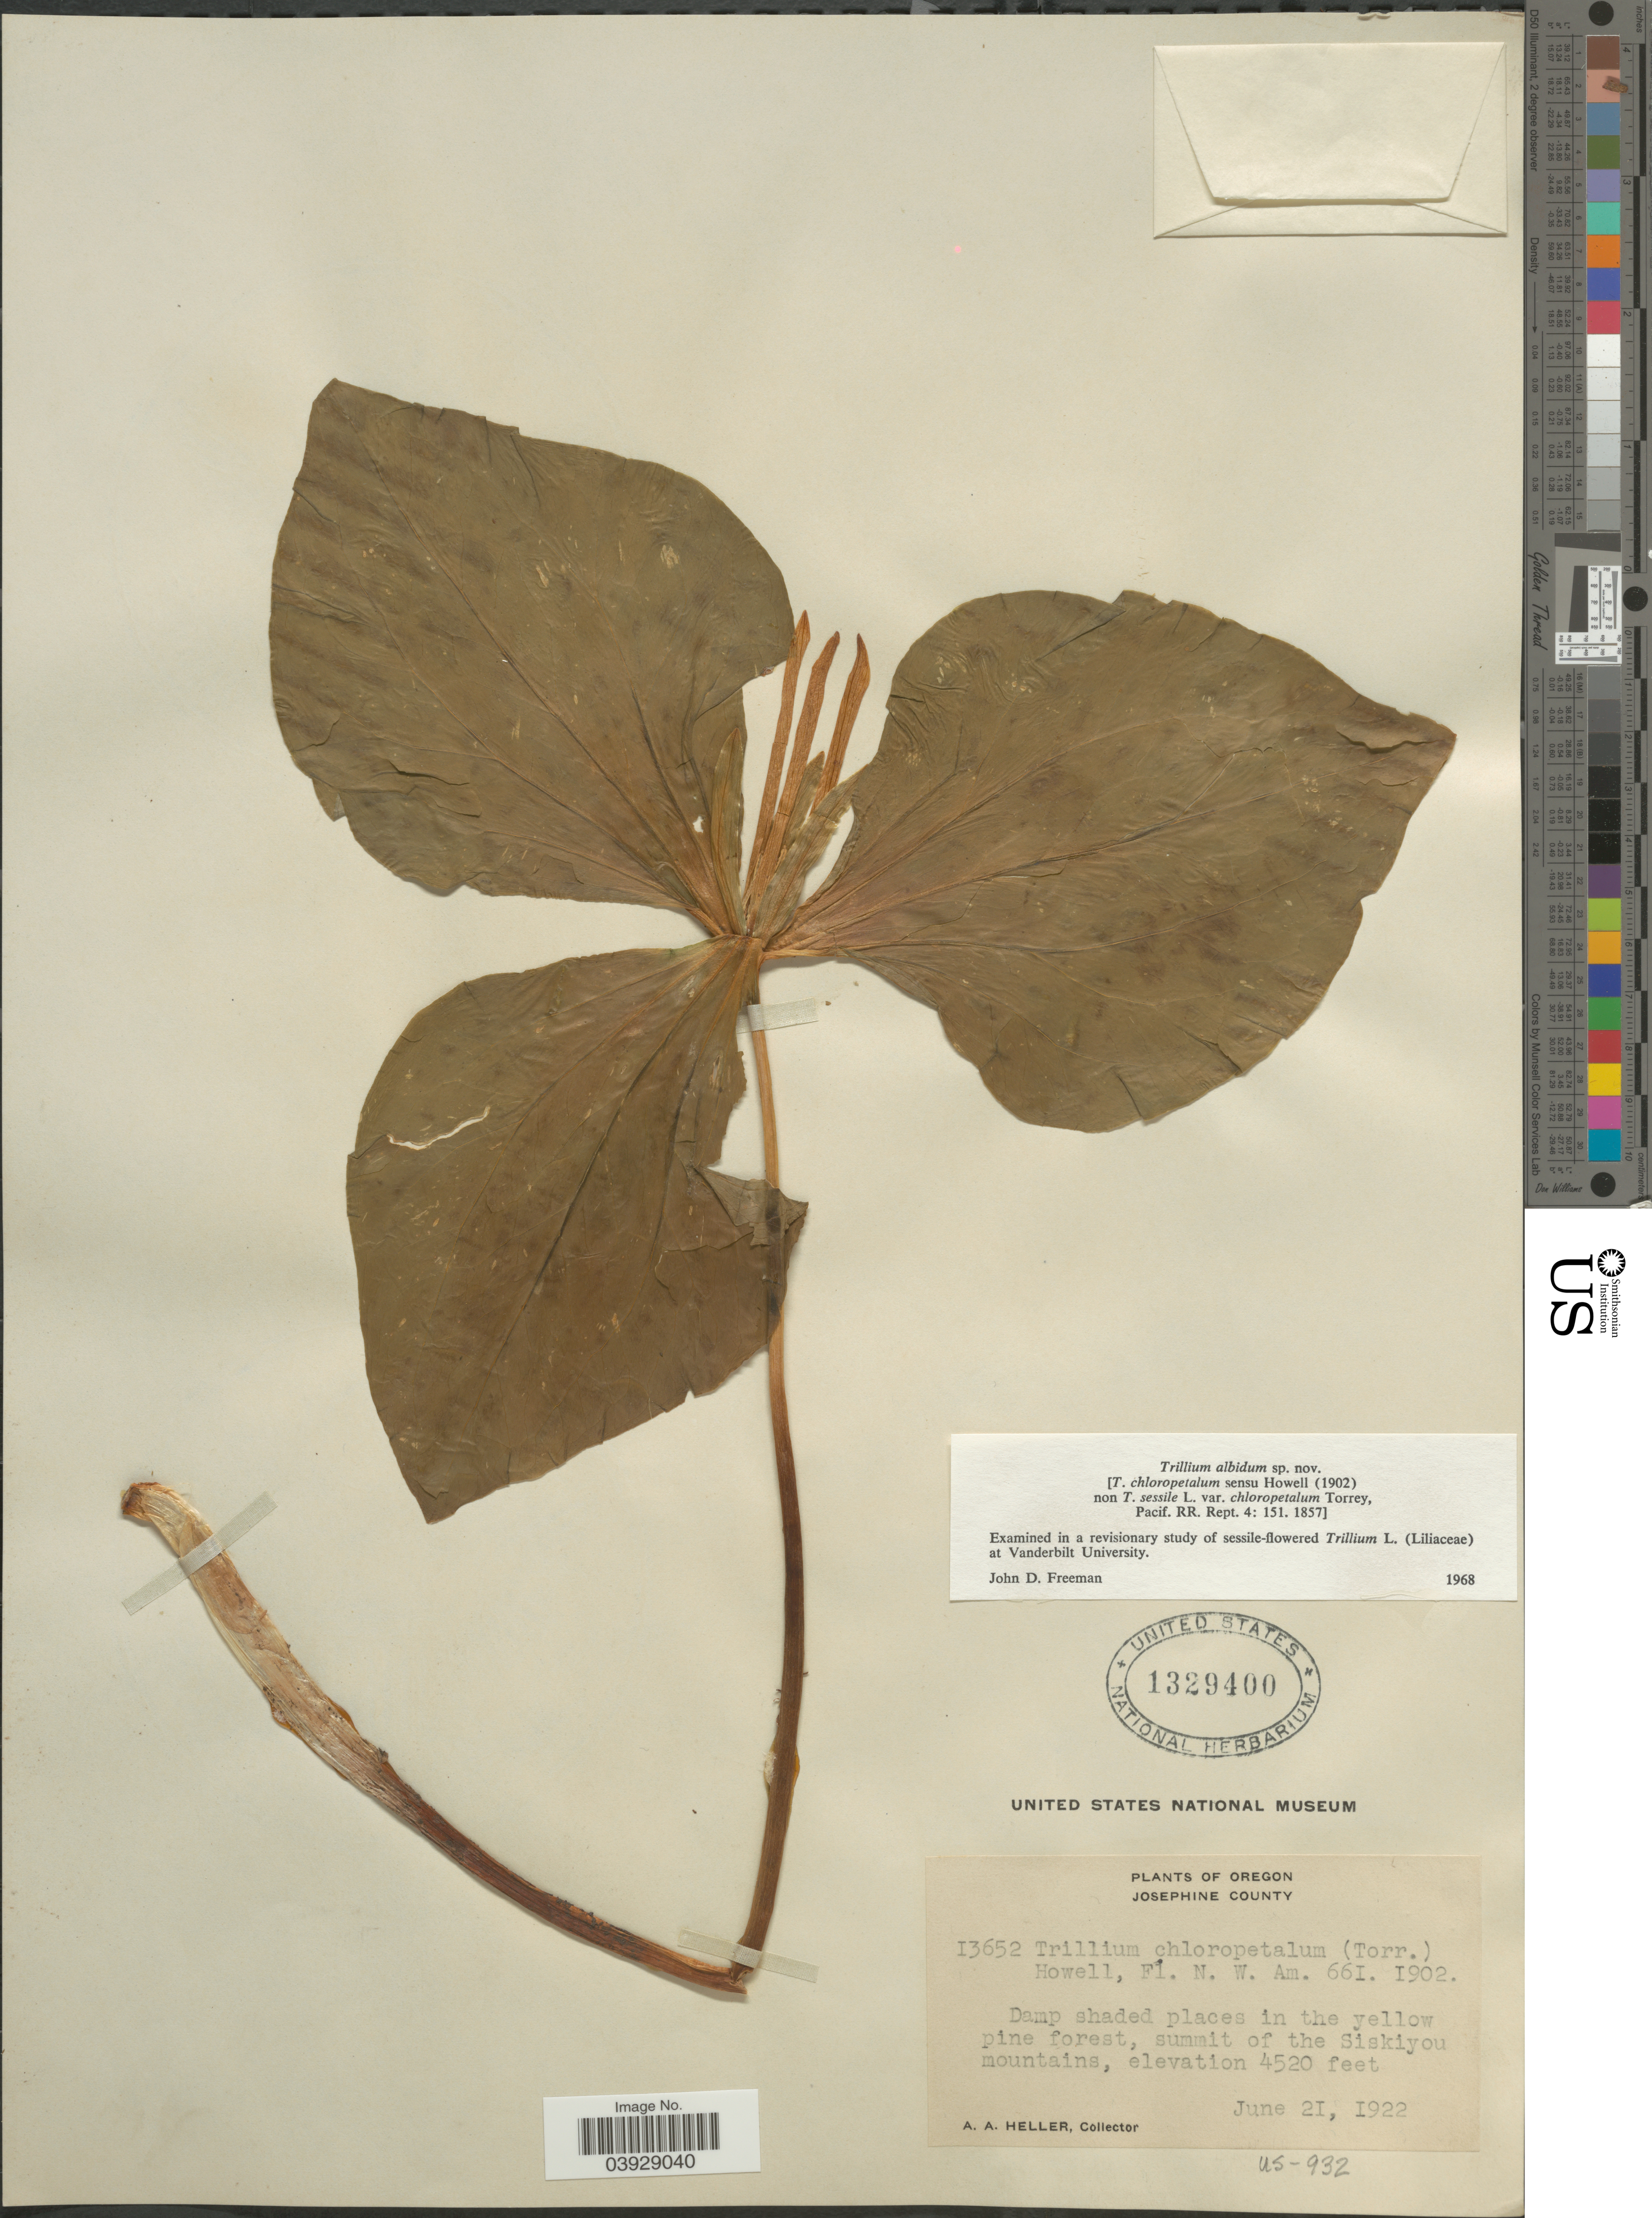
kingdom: Plantae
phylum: Tracheophyta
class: Liliopsida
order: Liliales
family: Melanthiaceae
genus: Trillium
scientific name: Trillium albidum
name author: J. D. Freeman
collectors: A. A. Heller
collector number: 13652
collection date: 1922-06-21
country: United States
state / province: Oregon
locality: Josephine County. Damp shaded places in the yellow pine forest, summit of the Siskiyou mountains.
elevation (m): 1378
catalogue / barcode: US 1329400